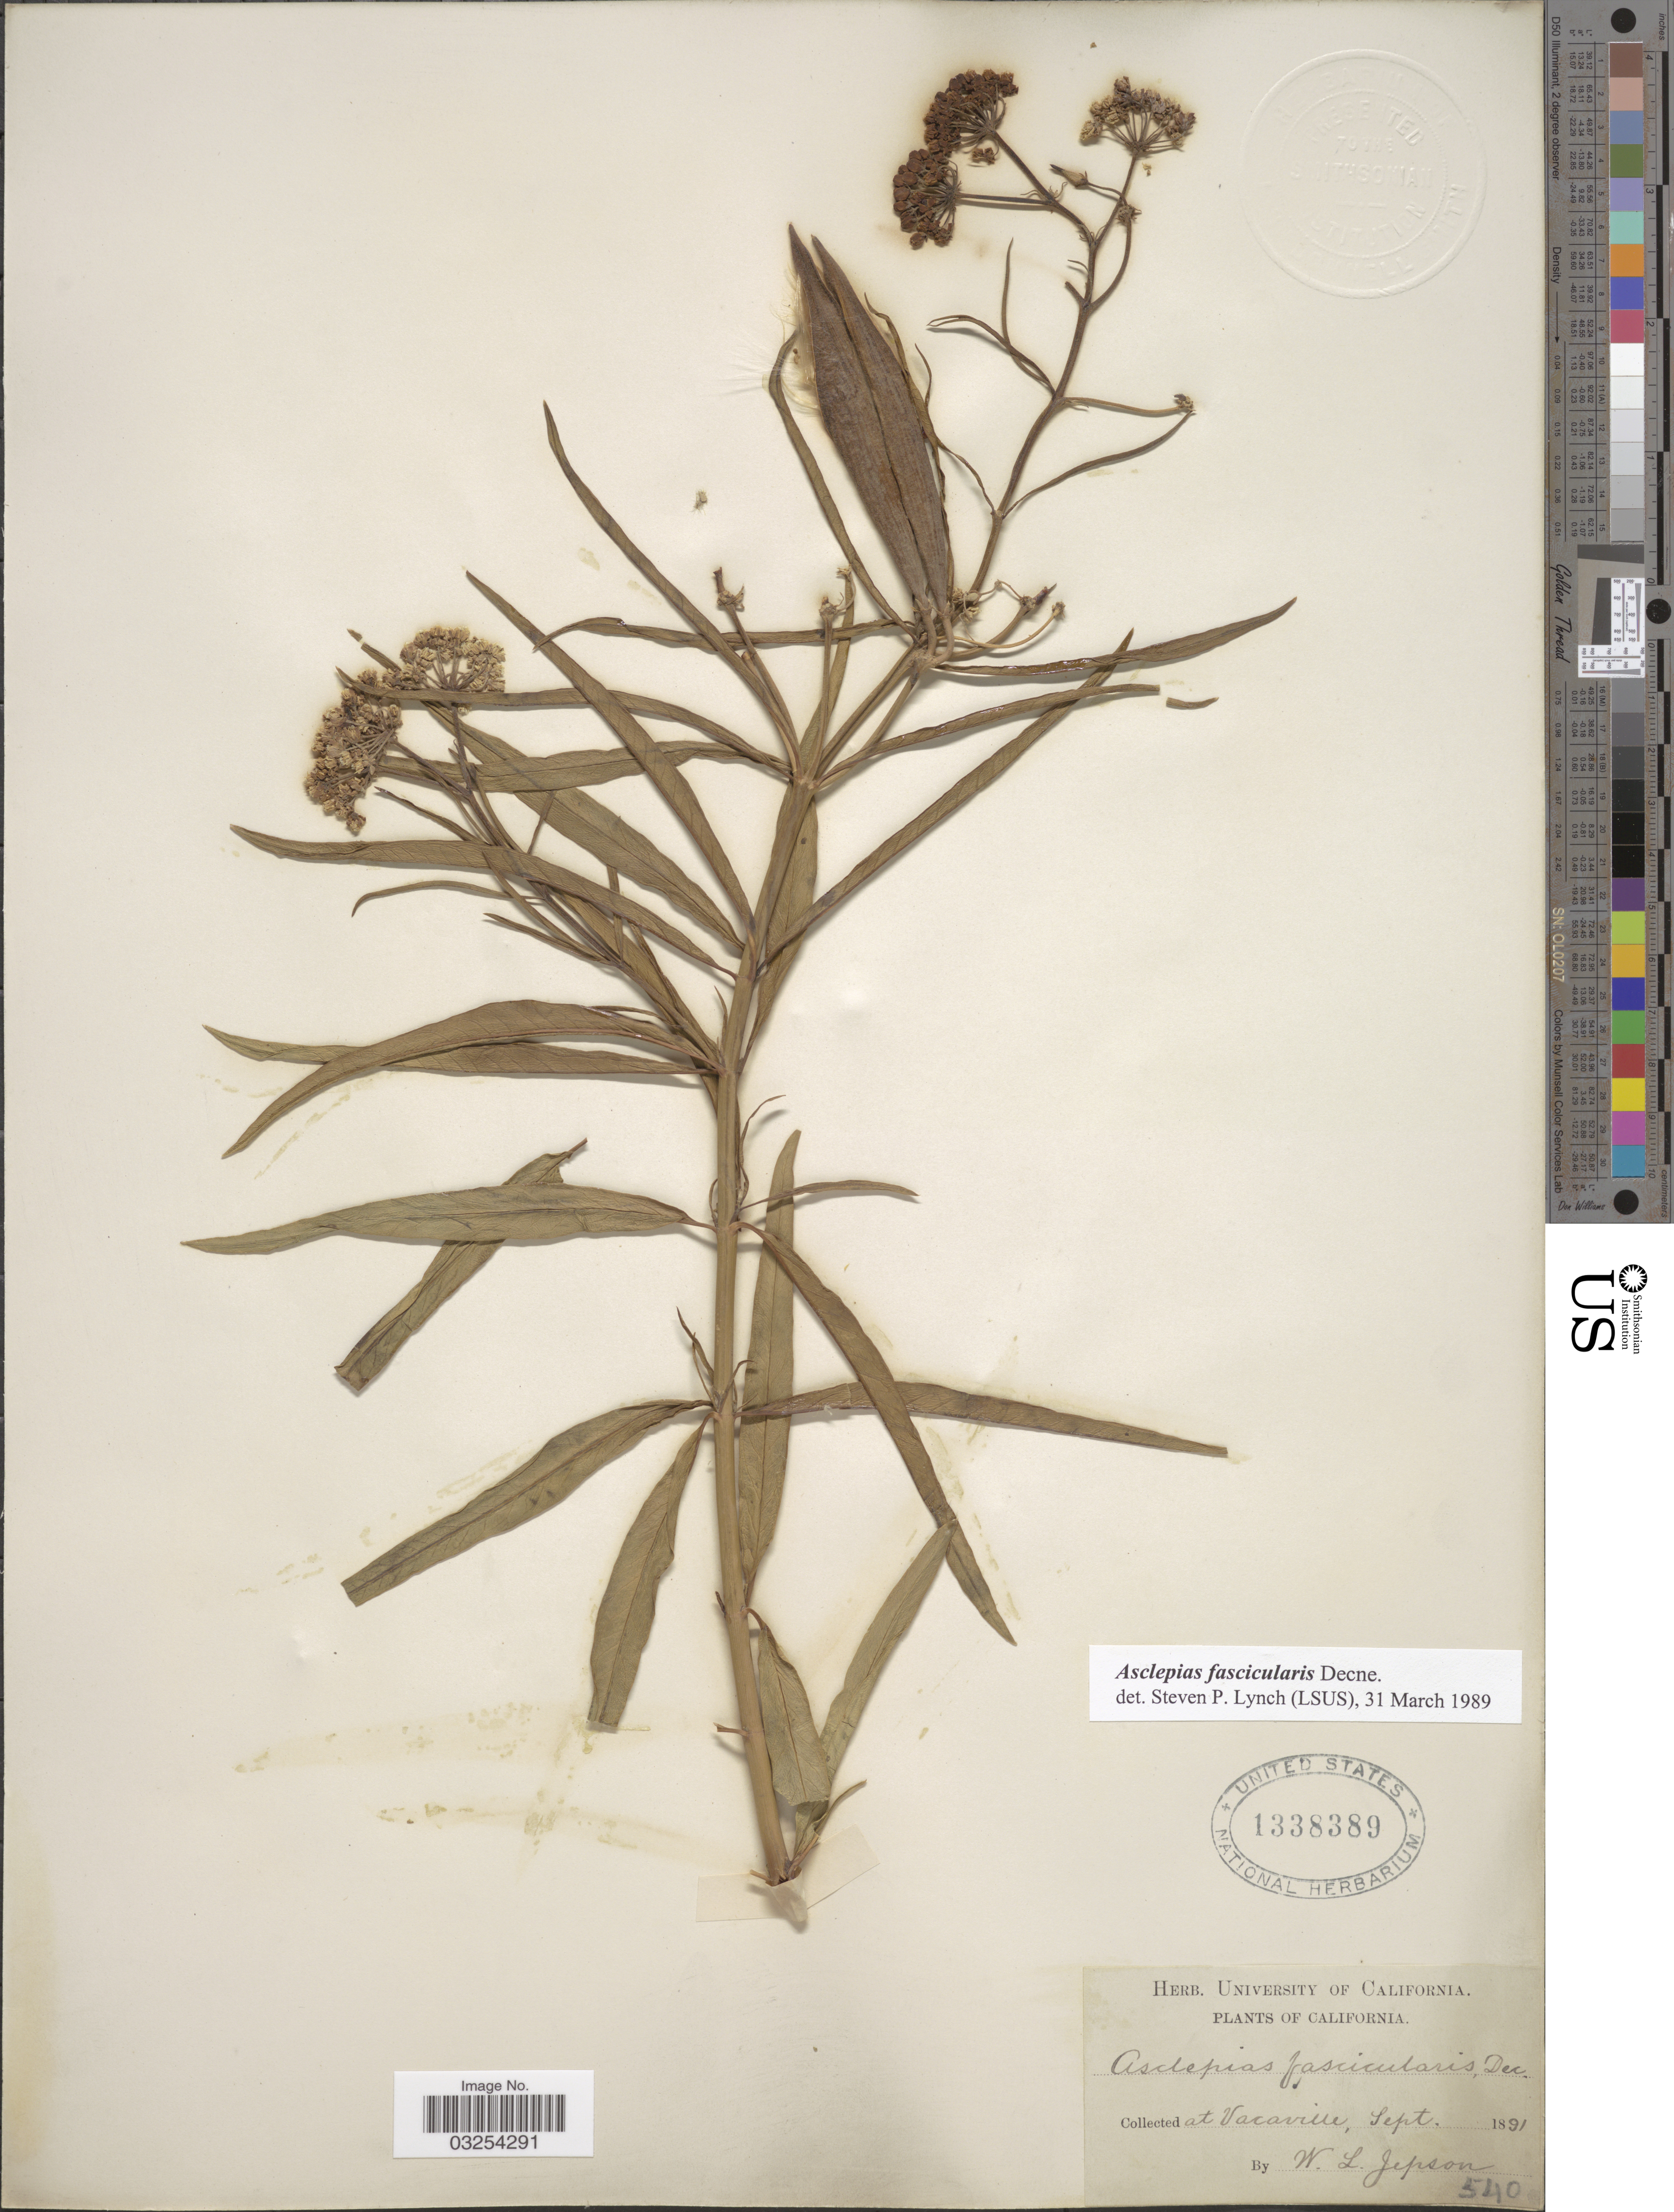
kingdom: Plantae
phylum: Tracheophyta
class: Magnoliopsida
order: Gentianales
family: Apocynaceae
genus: Asclepias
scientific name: Asclepias fascicularis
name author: Decne.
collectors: W. L. Jepson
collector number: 540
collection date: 1891-09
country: United States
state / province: California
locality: At Vacaville.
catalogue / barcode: US 1338389